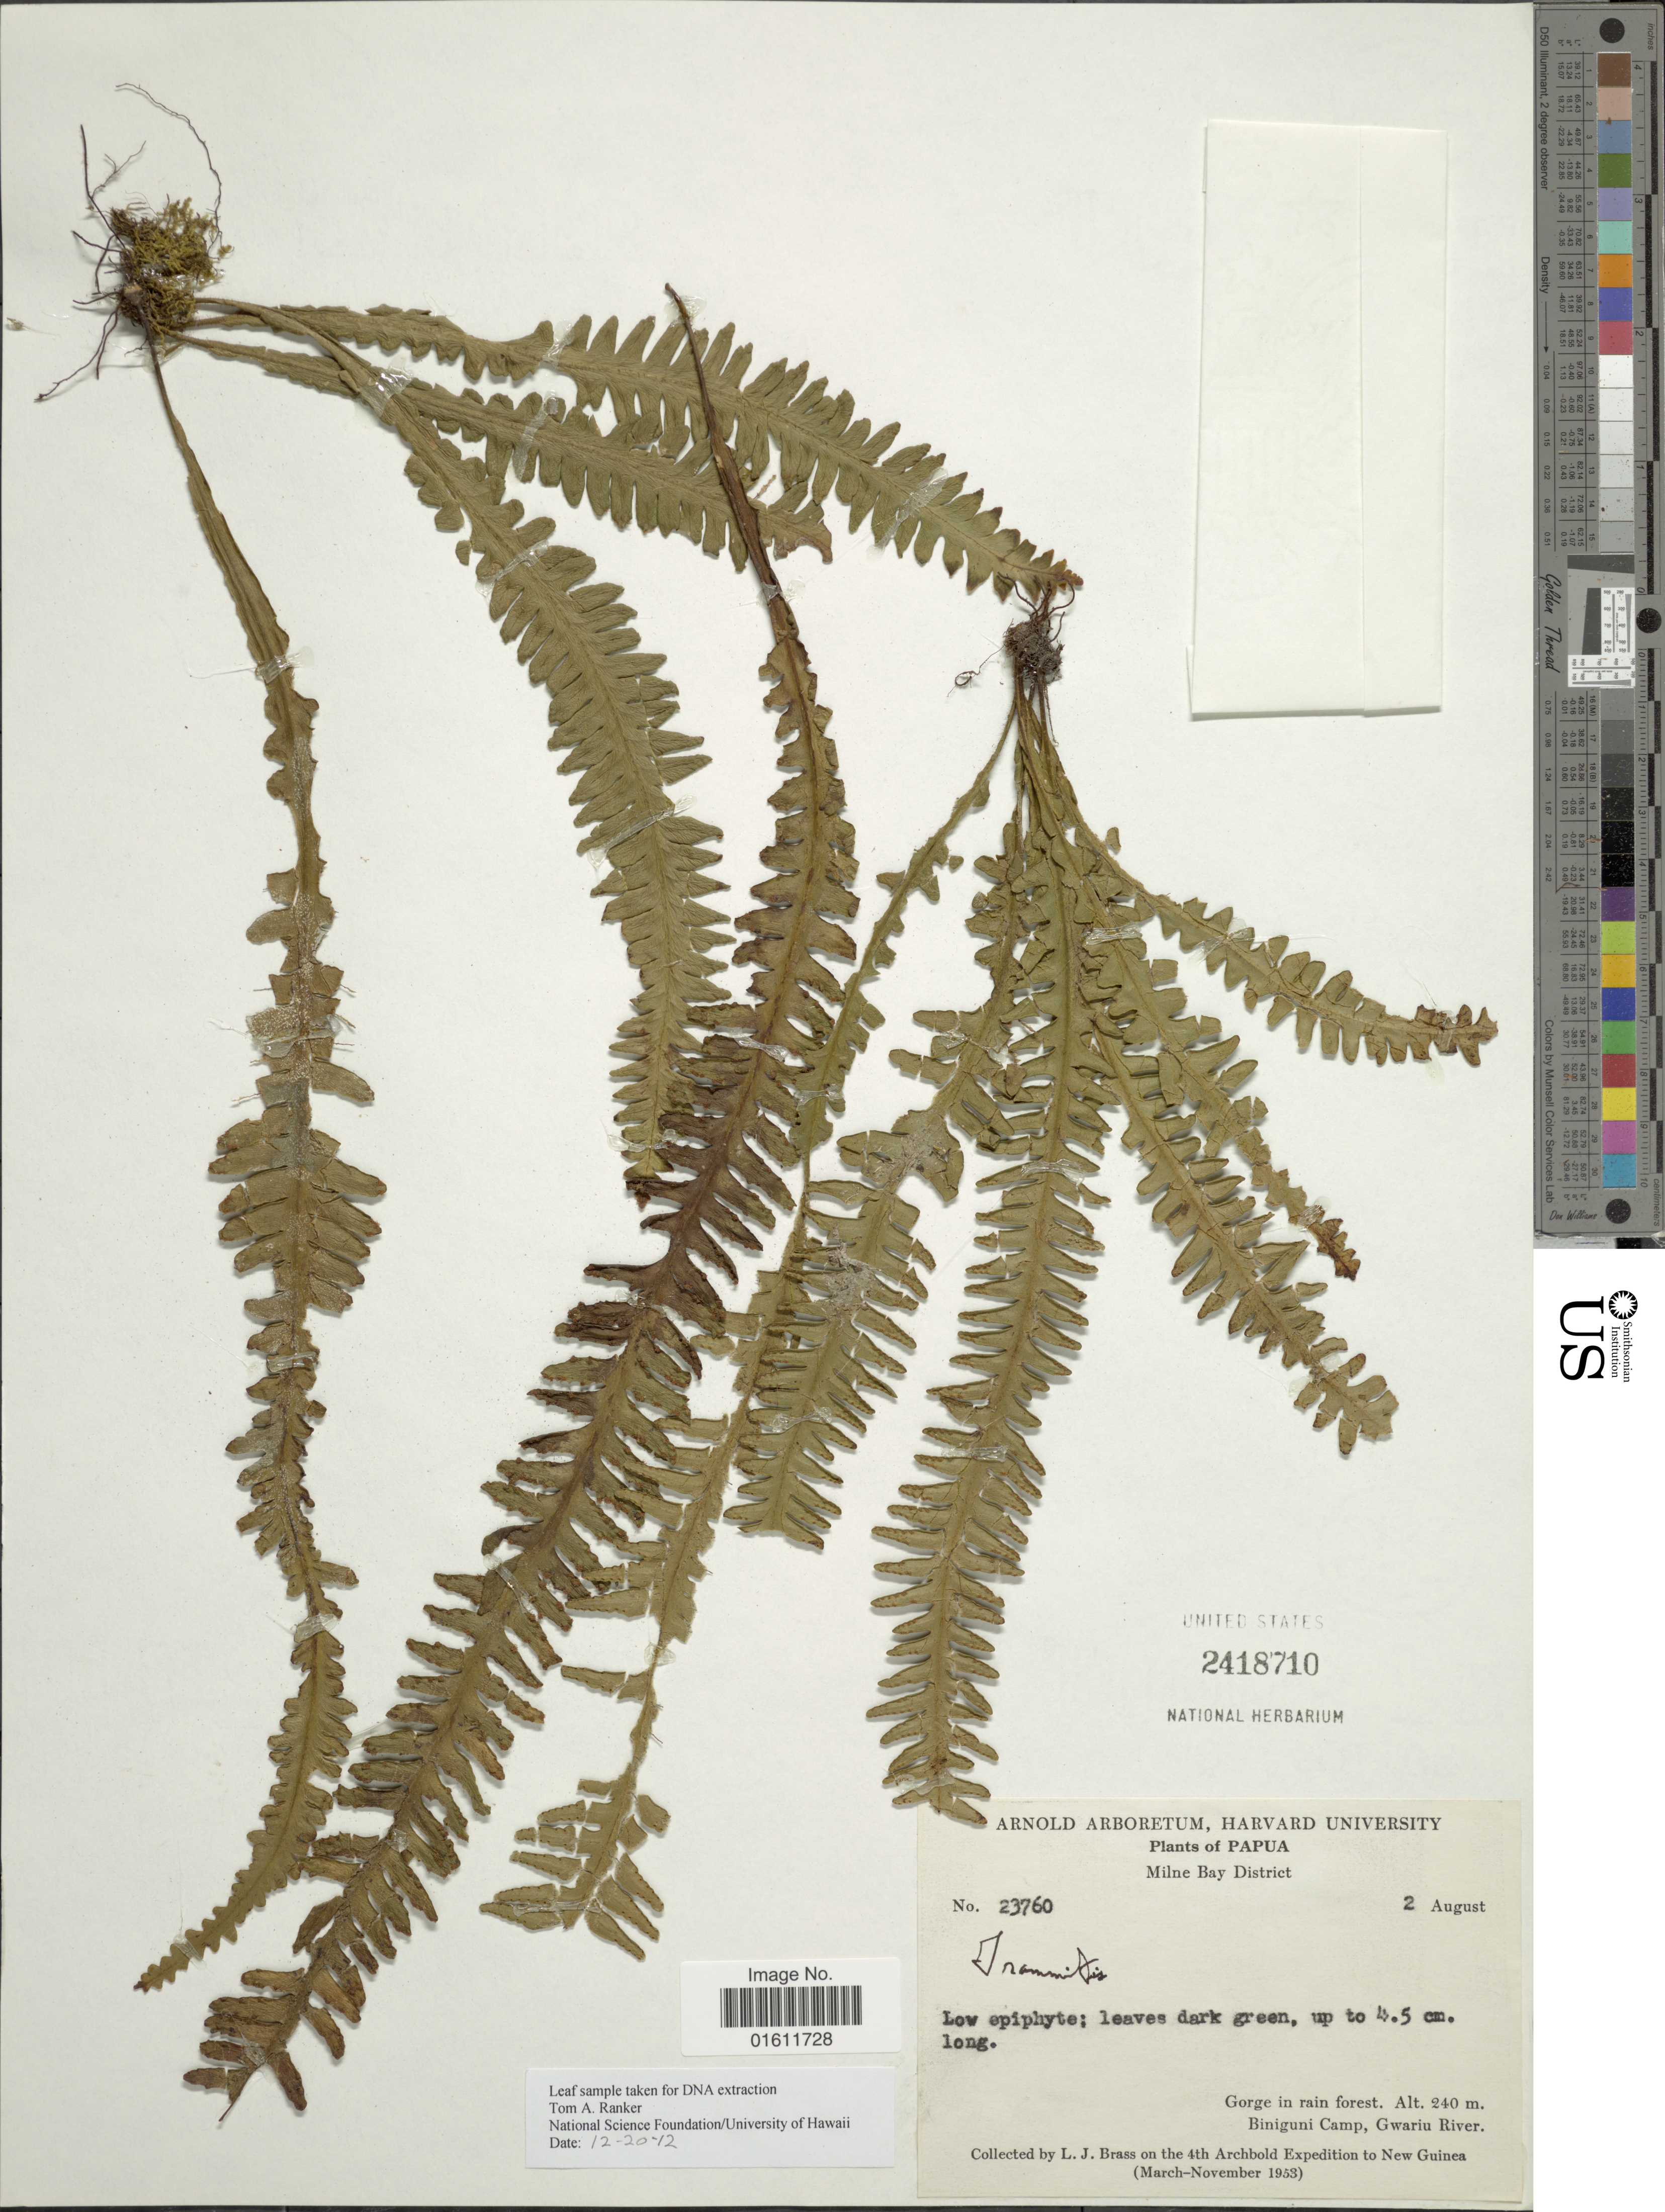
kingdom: Plantae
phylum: Tracheophyta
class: Polypodiopsida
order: Polypodiales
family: Polypodiaceae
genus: Prosaptia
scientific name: Prosaptia sp.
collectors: L. J. Brass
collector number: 23760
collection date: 1953-08-02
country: Papua New Guinea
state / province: Milne Bay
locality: Biniguni Camp, Gwariu River.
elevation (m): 240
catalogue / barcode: US 2418710